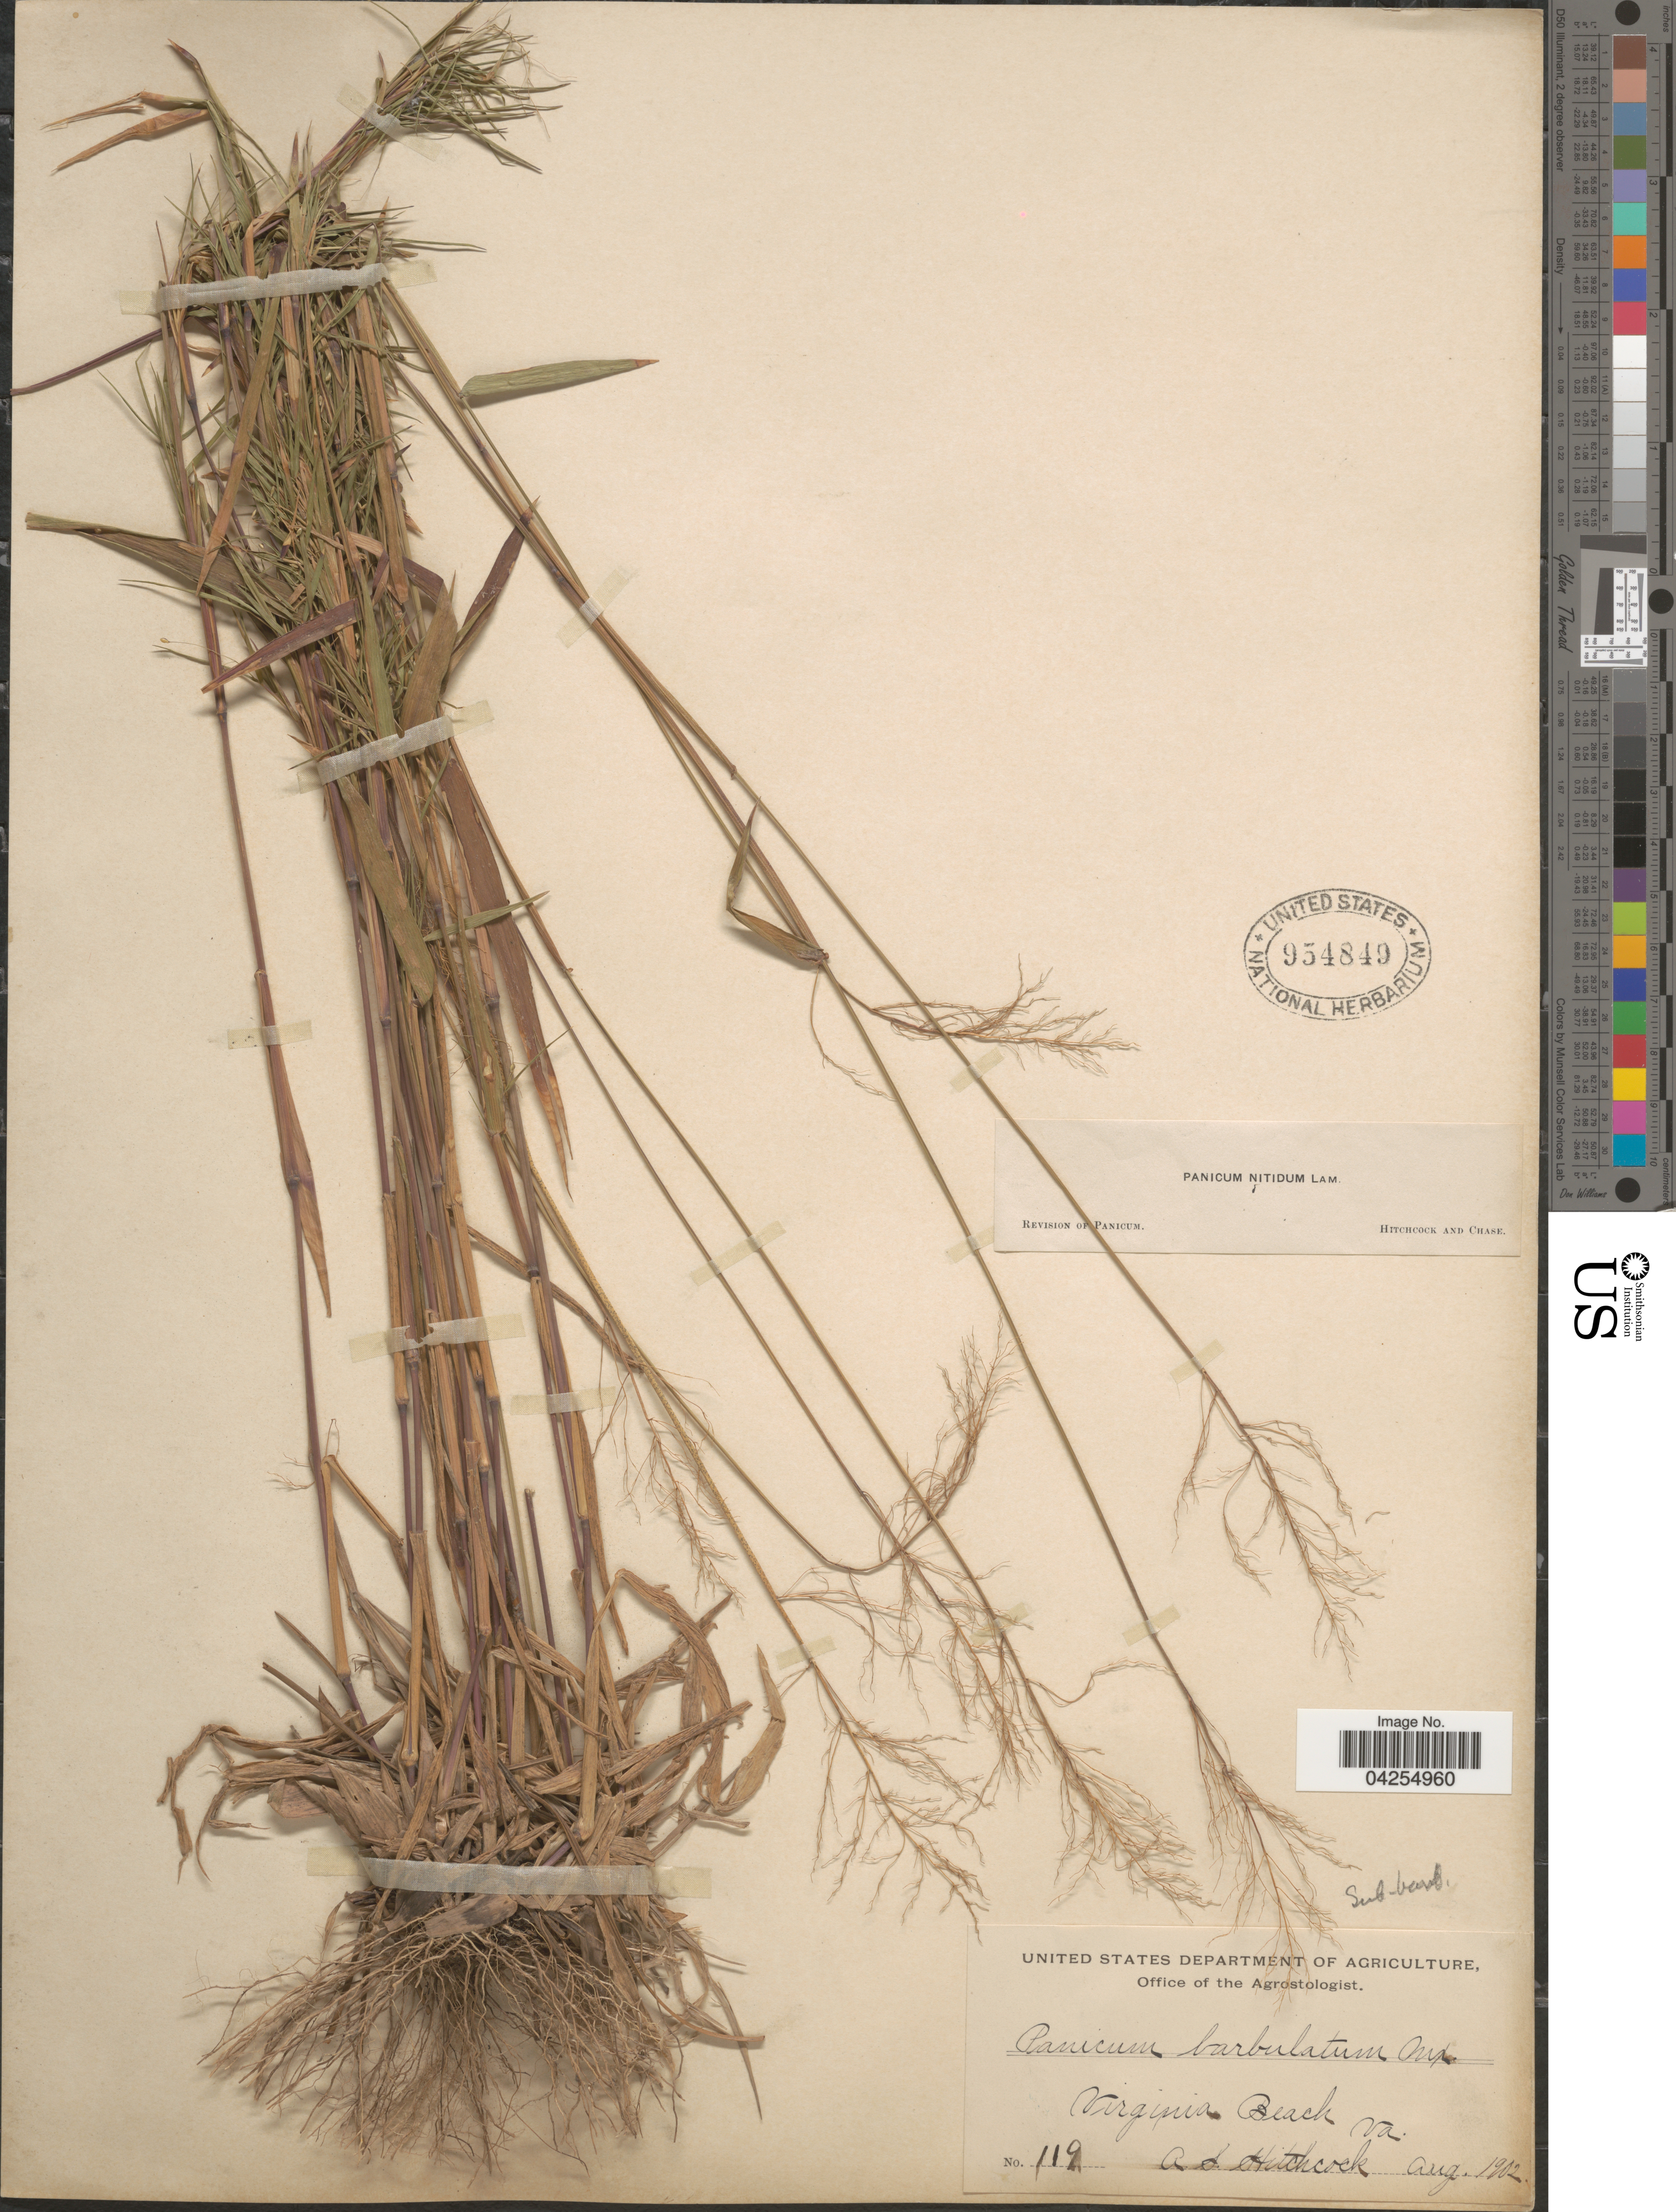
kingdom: Plantae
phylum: Tracheophyta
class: Liliopsida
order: Poales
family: Poaceae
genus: Dichanthelium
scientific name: Dichanthelium dichotomum var. dichotomum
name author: (L.) Gould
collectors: A. S. Hitchcock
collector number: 119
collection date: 1902-08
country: United States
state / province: Virginia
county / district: City of Virginia Beach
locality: Virginia Beach.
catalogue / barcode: US 954849